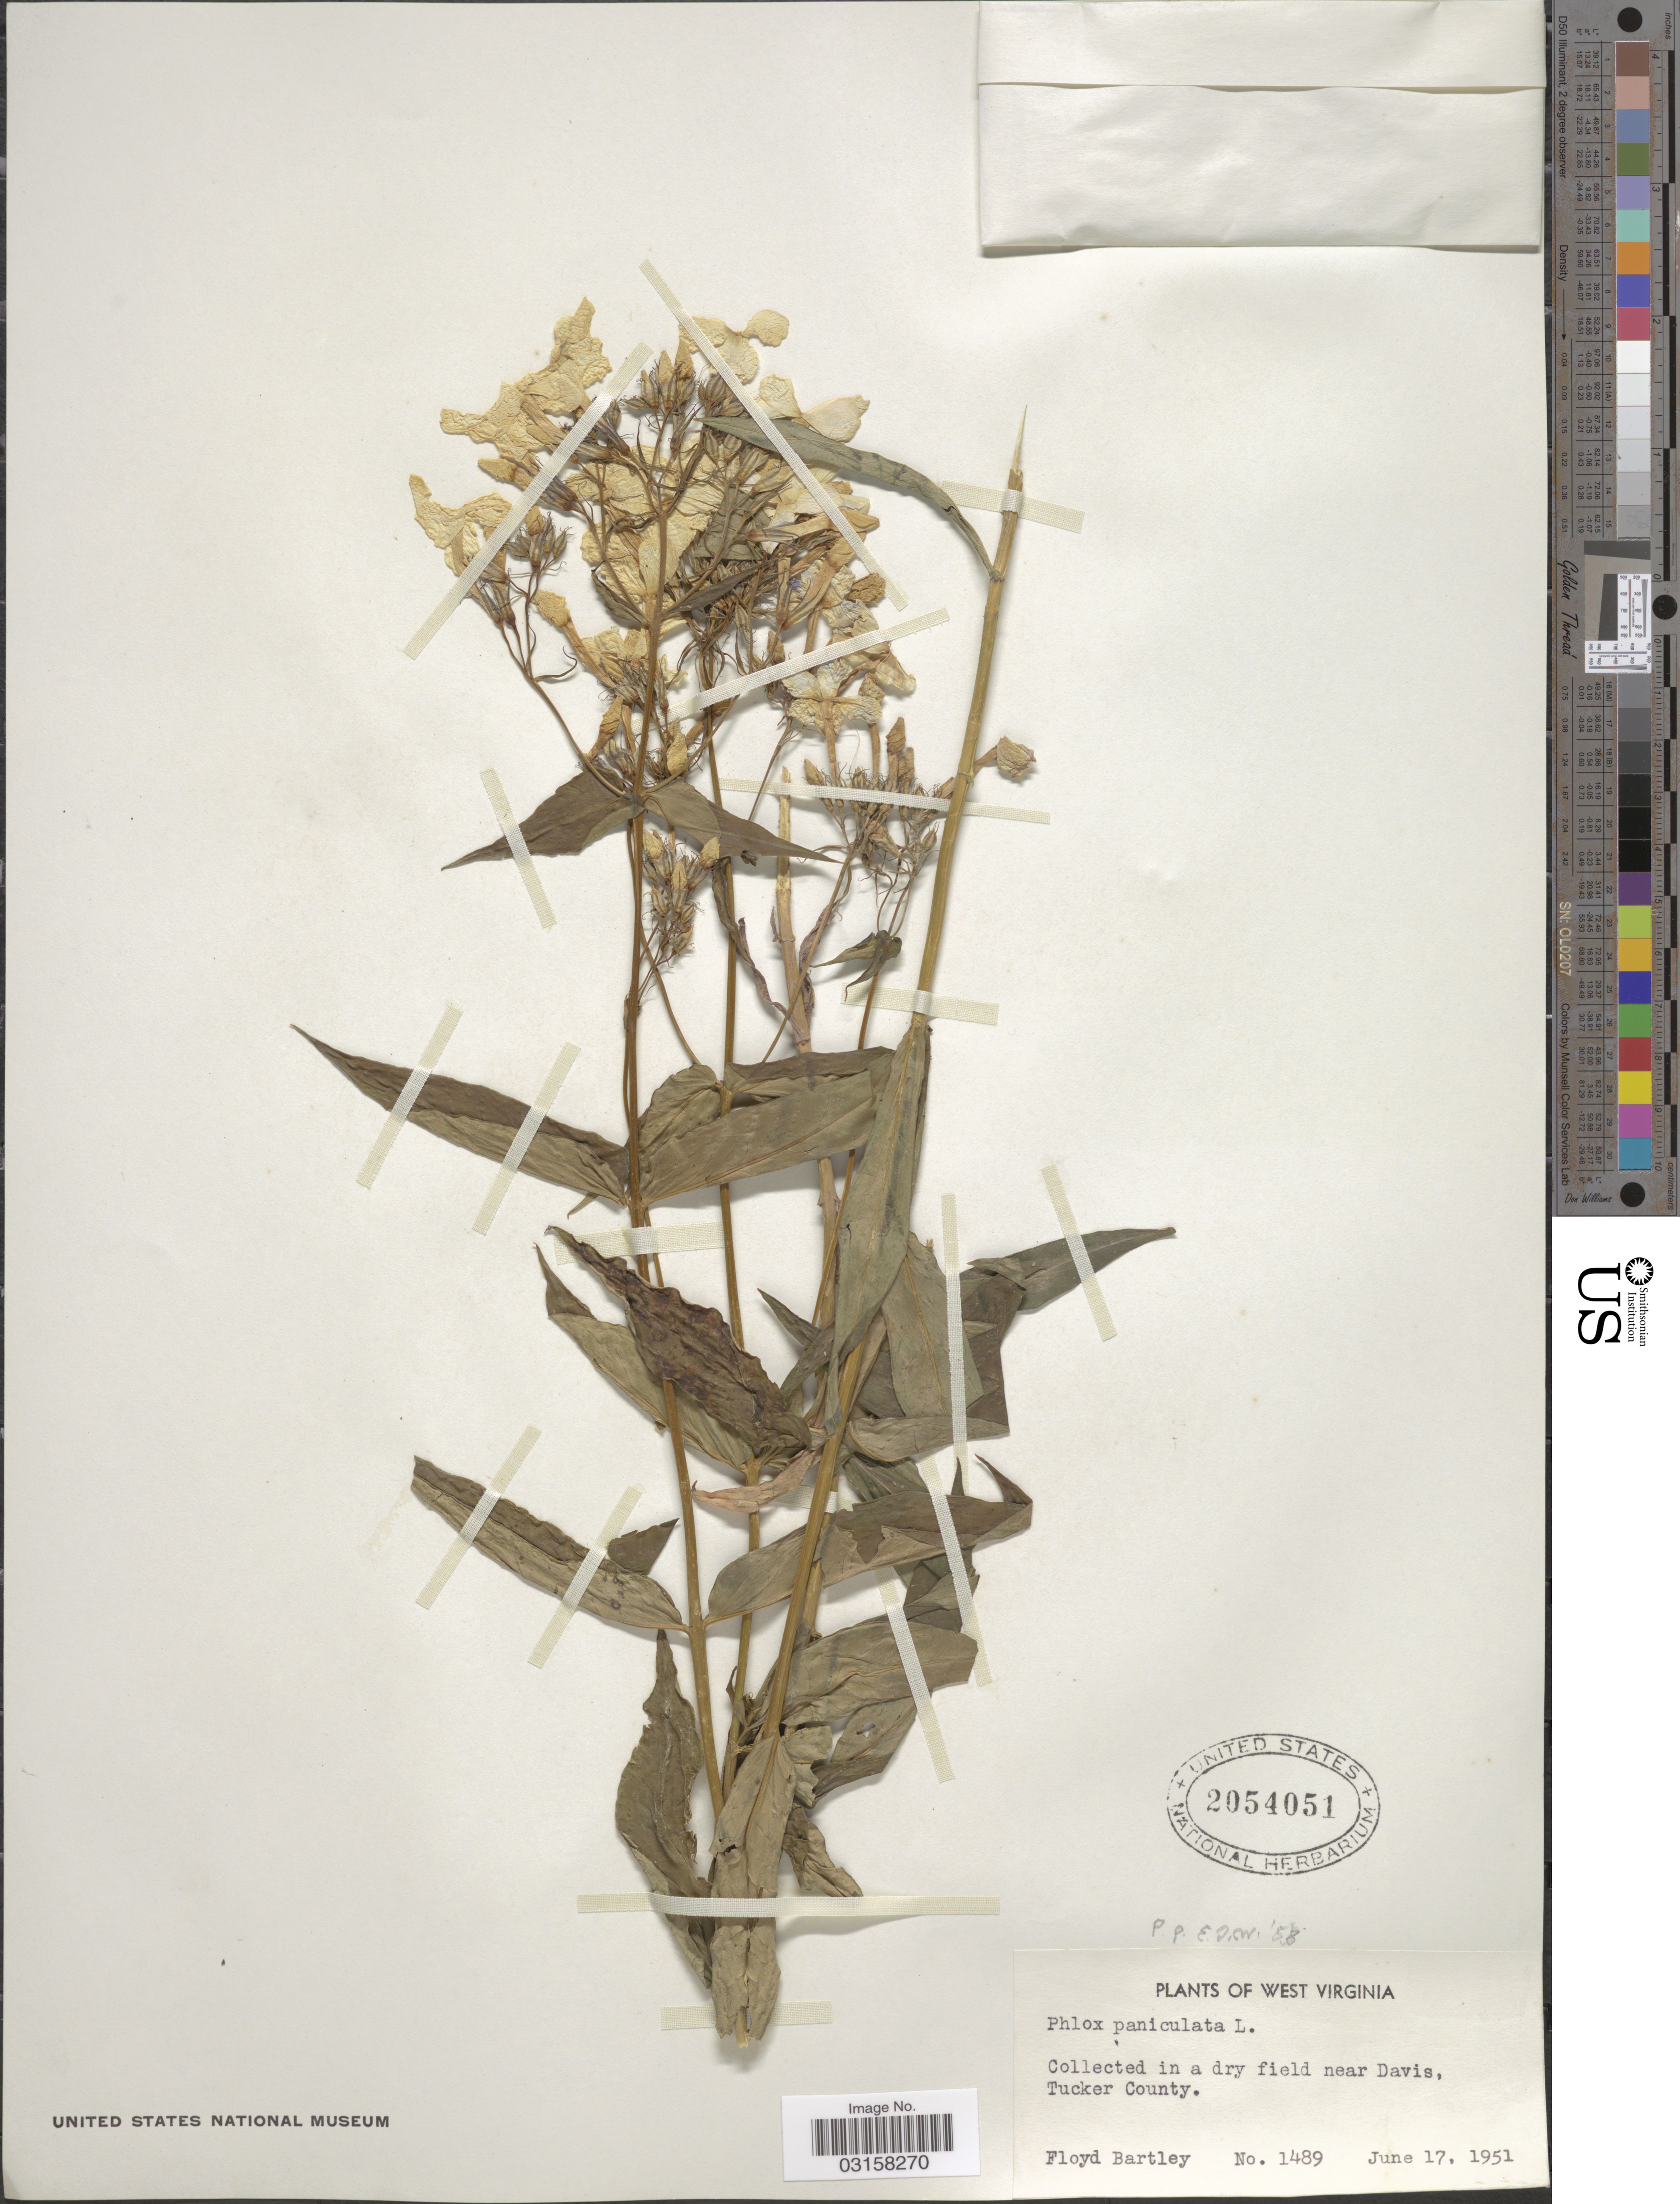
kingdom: Plantae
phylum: Tracheophyta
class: Magnoliopsida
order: Ericales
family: Polemoniaceae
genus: Phlox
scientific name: Phlox paniculata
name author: L.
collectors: F. Bartley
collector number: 1489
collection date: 1951-06-17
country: United States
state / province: West Virginia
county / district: Tucker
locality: In a dry field near Davis, Tucker County.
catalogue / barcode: US 2054051